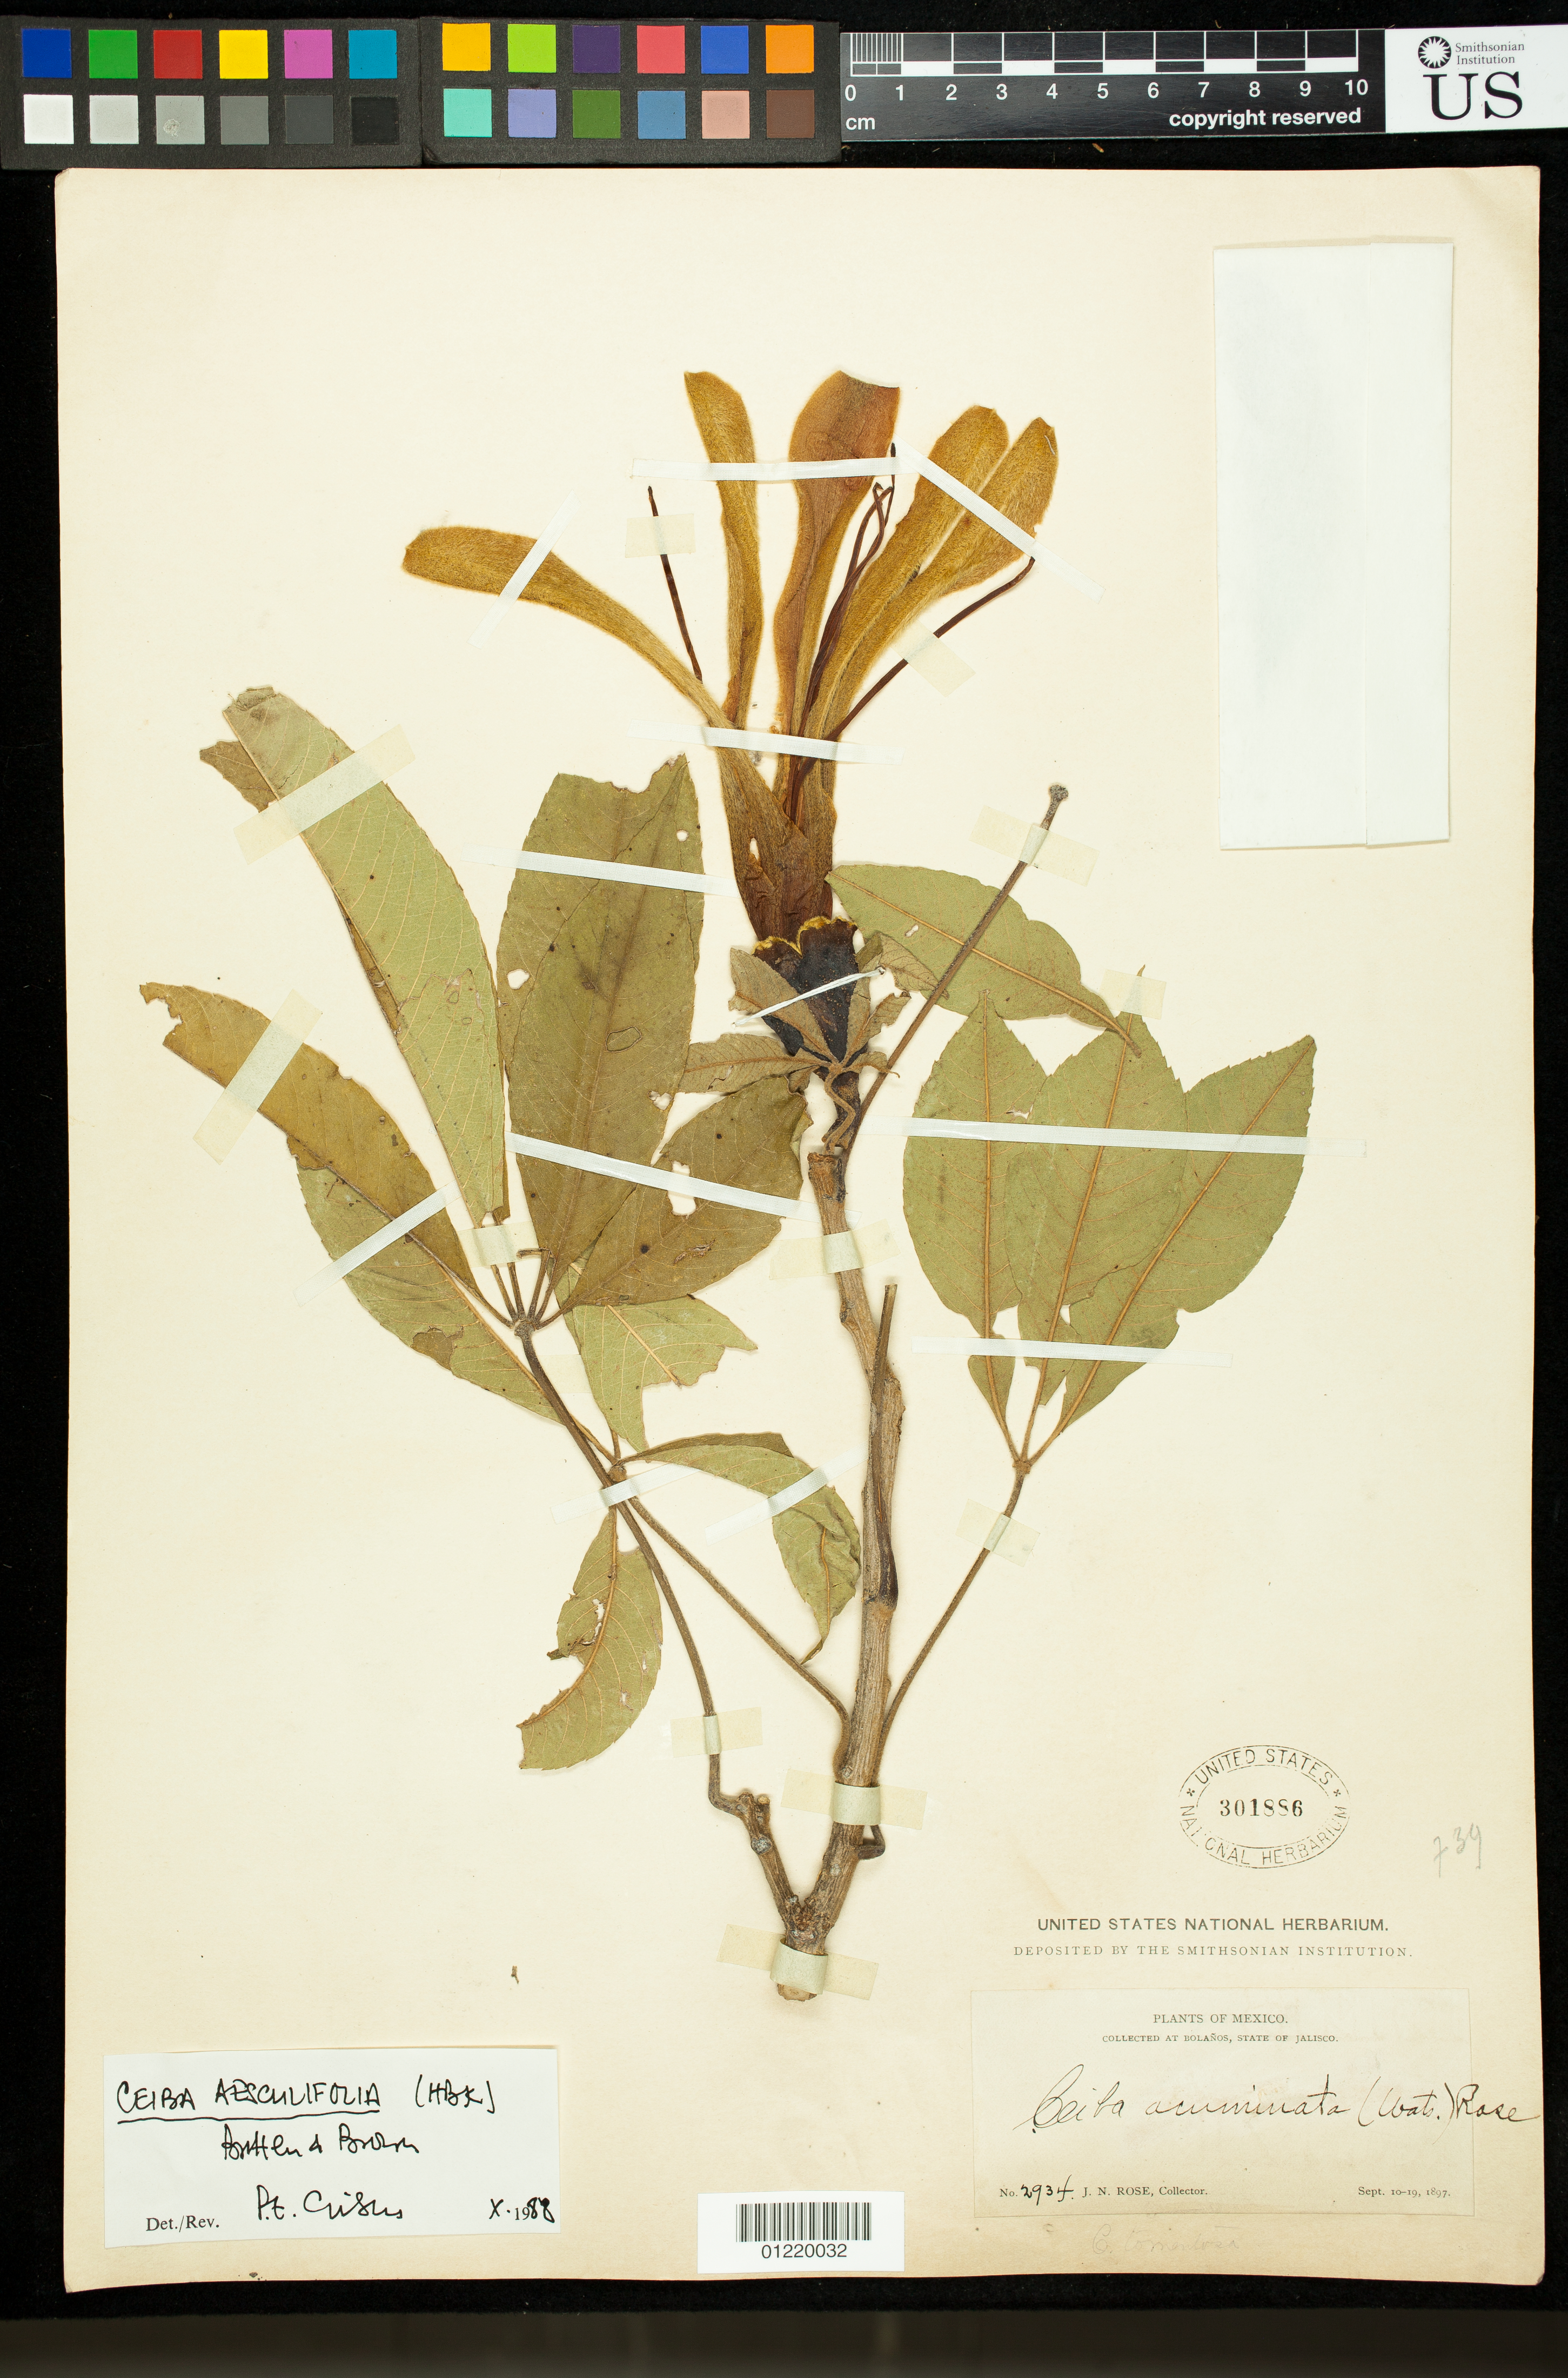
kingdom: Plantae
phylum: Tracheophyta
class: Magnoliopsida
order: Malvales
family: Malvaceae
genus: Ceiba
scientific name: Ceiba aesculifolia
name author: (Kunth) Britten & Baker f.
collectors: J. N. Rose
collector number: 2934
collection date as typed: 1897-09-10/1897-09-19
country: Mexico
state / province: Jalisco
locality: Bolaños, State of Jalisco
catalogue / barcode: US 301886